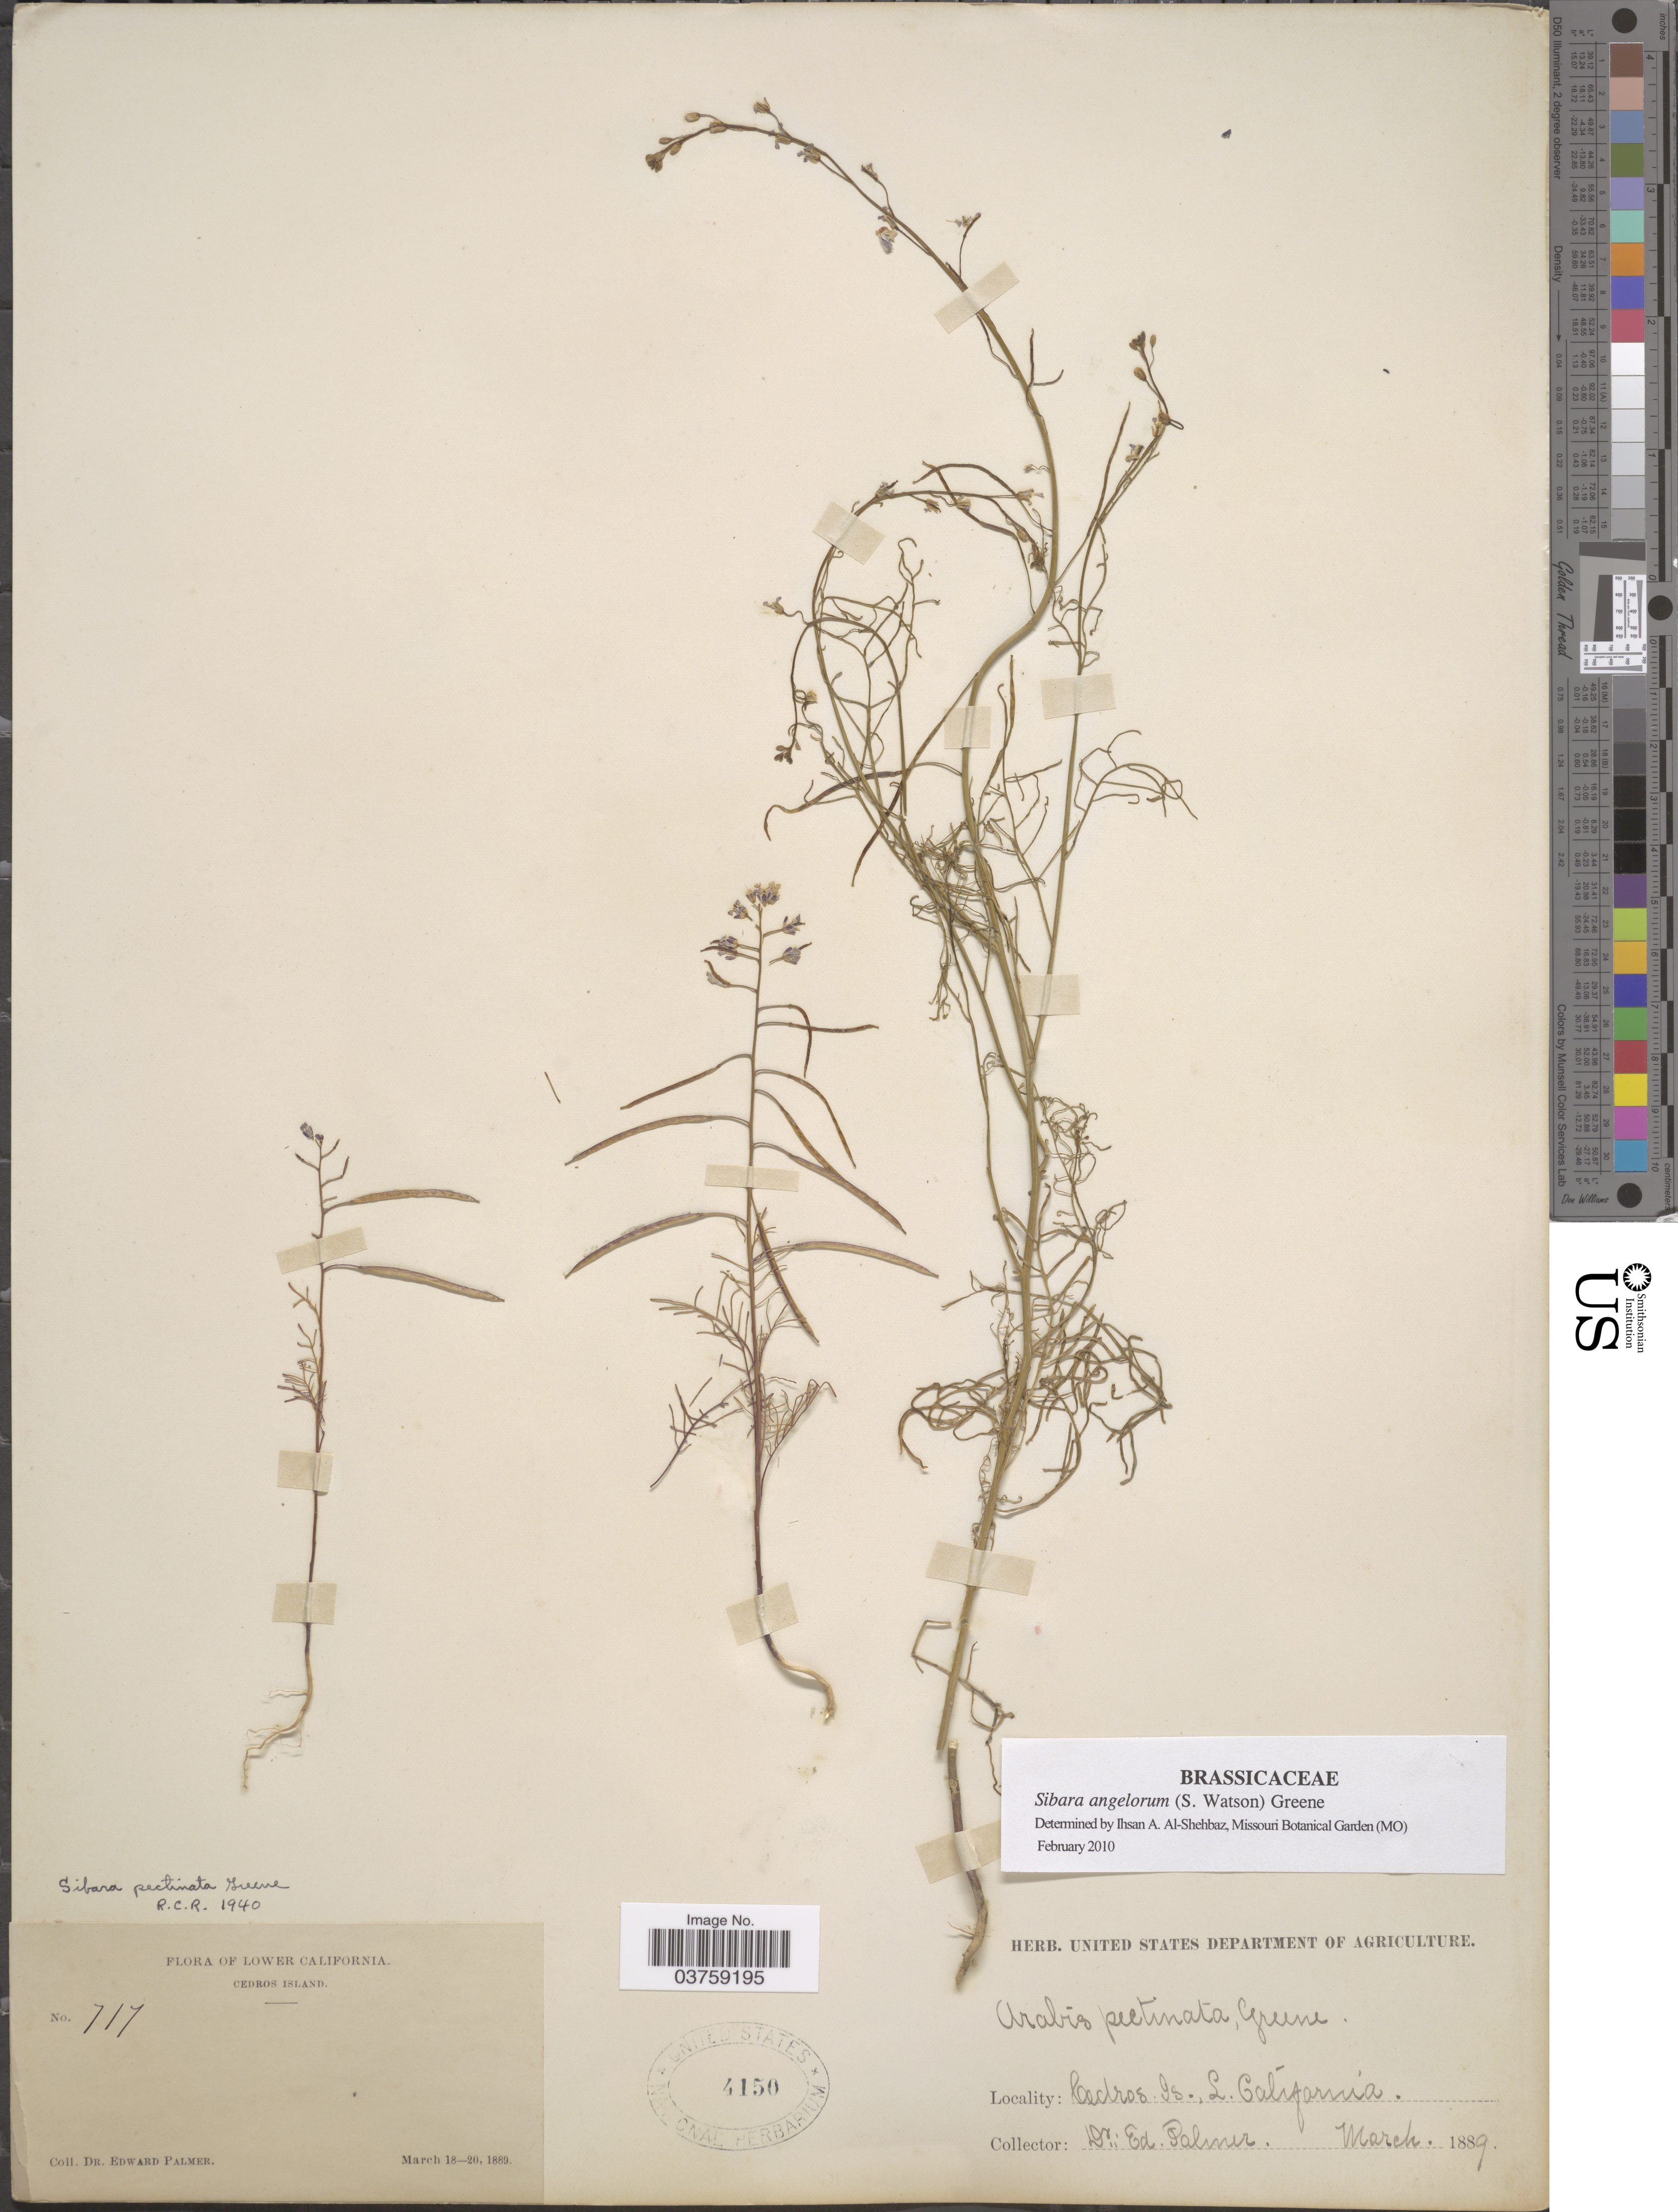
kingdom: Plantae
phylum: Tracheophyta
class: Magnoliopsida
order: Brassicales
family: Brassicaceae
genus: Sibara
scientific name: Sibara angelorum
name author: (S. Watson) Greene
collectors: E. Palmer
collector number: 717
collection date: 1889-03-18/1889-03-20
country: Mexico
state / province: Baja California Norte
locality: Lower California. Cedros Island.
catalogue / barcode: US 4150